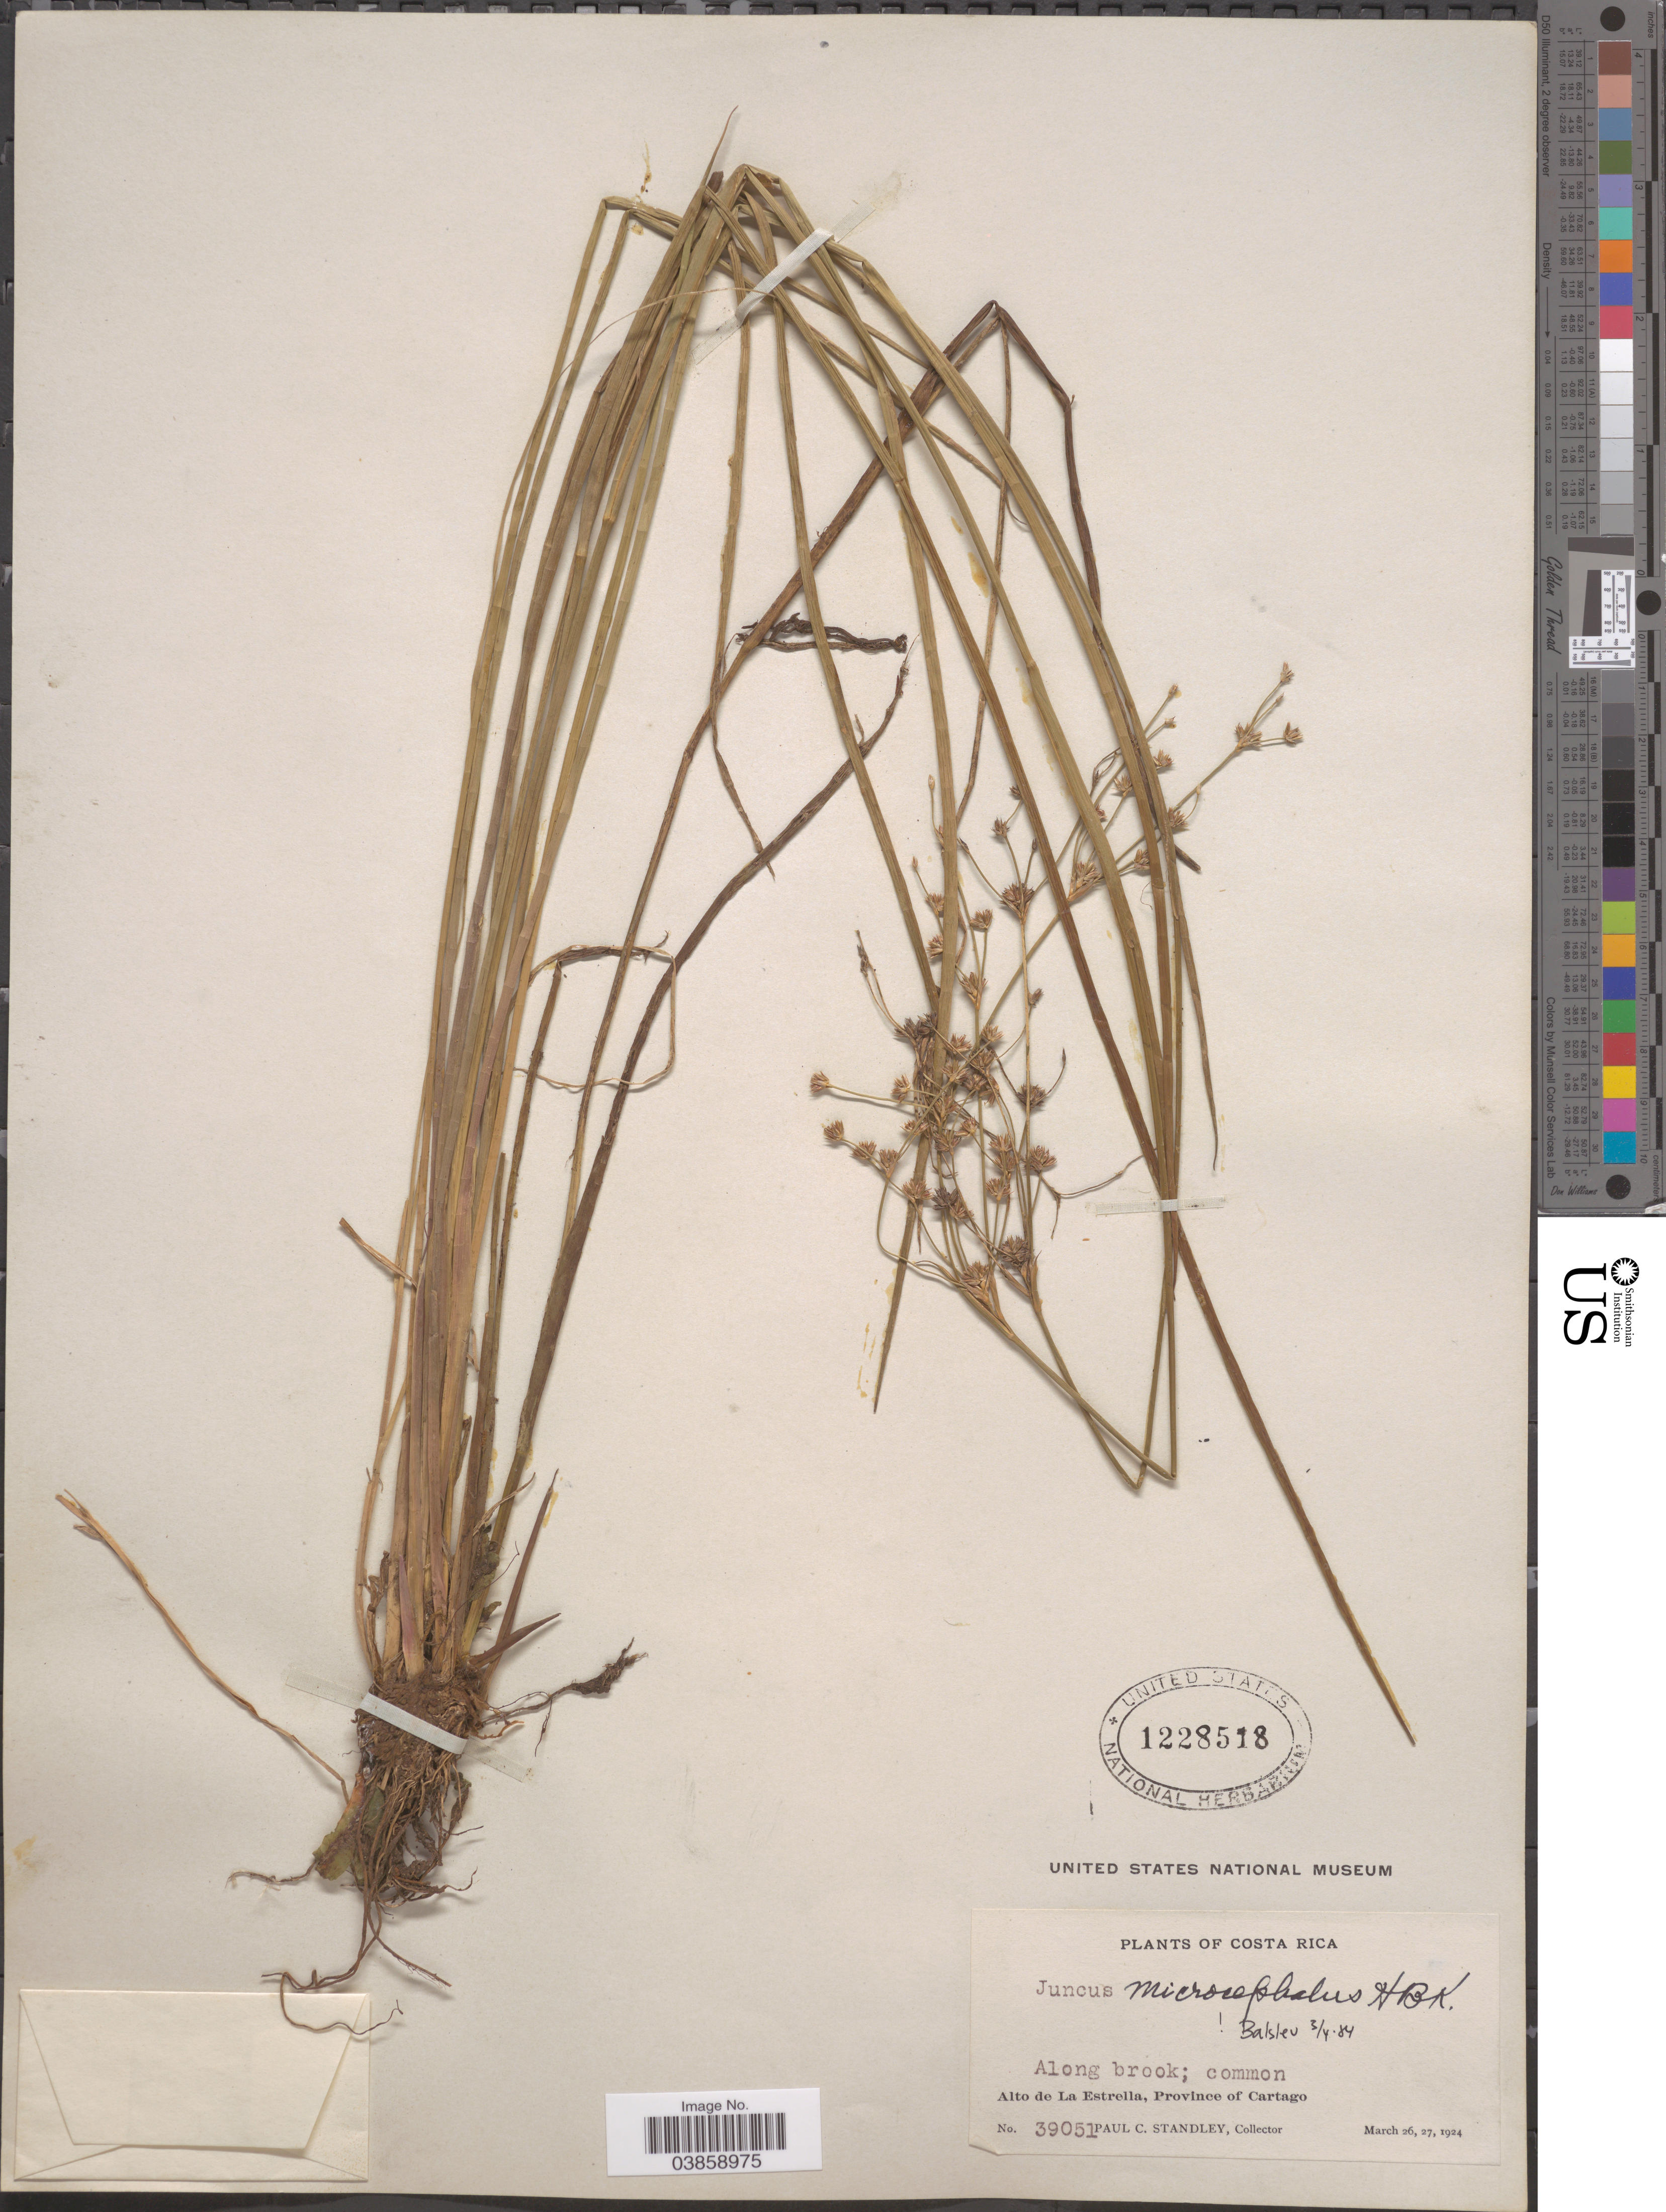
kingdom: Plantae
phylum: Tracheophyta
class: Liliopsida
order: Poales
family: Juncaceae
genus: Juncus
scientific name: Juncus microcephalus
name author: Kunth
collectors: P. C. Standley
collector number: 39051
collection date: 1924-03-26/1924-03-27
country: Costa Rica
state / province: Cartago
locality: Alto de La Estrella.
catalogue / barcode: US 1228518